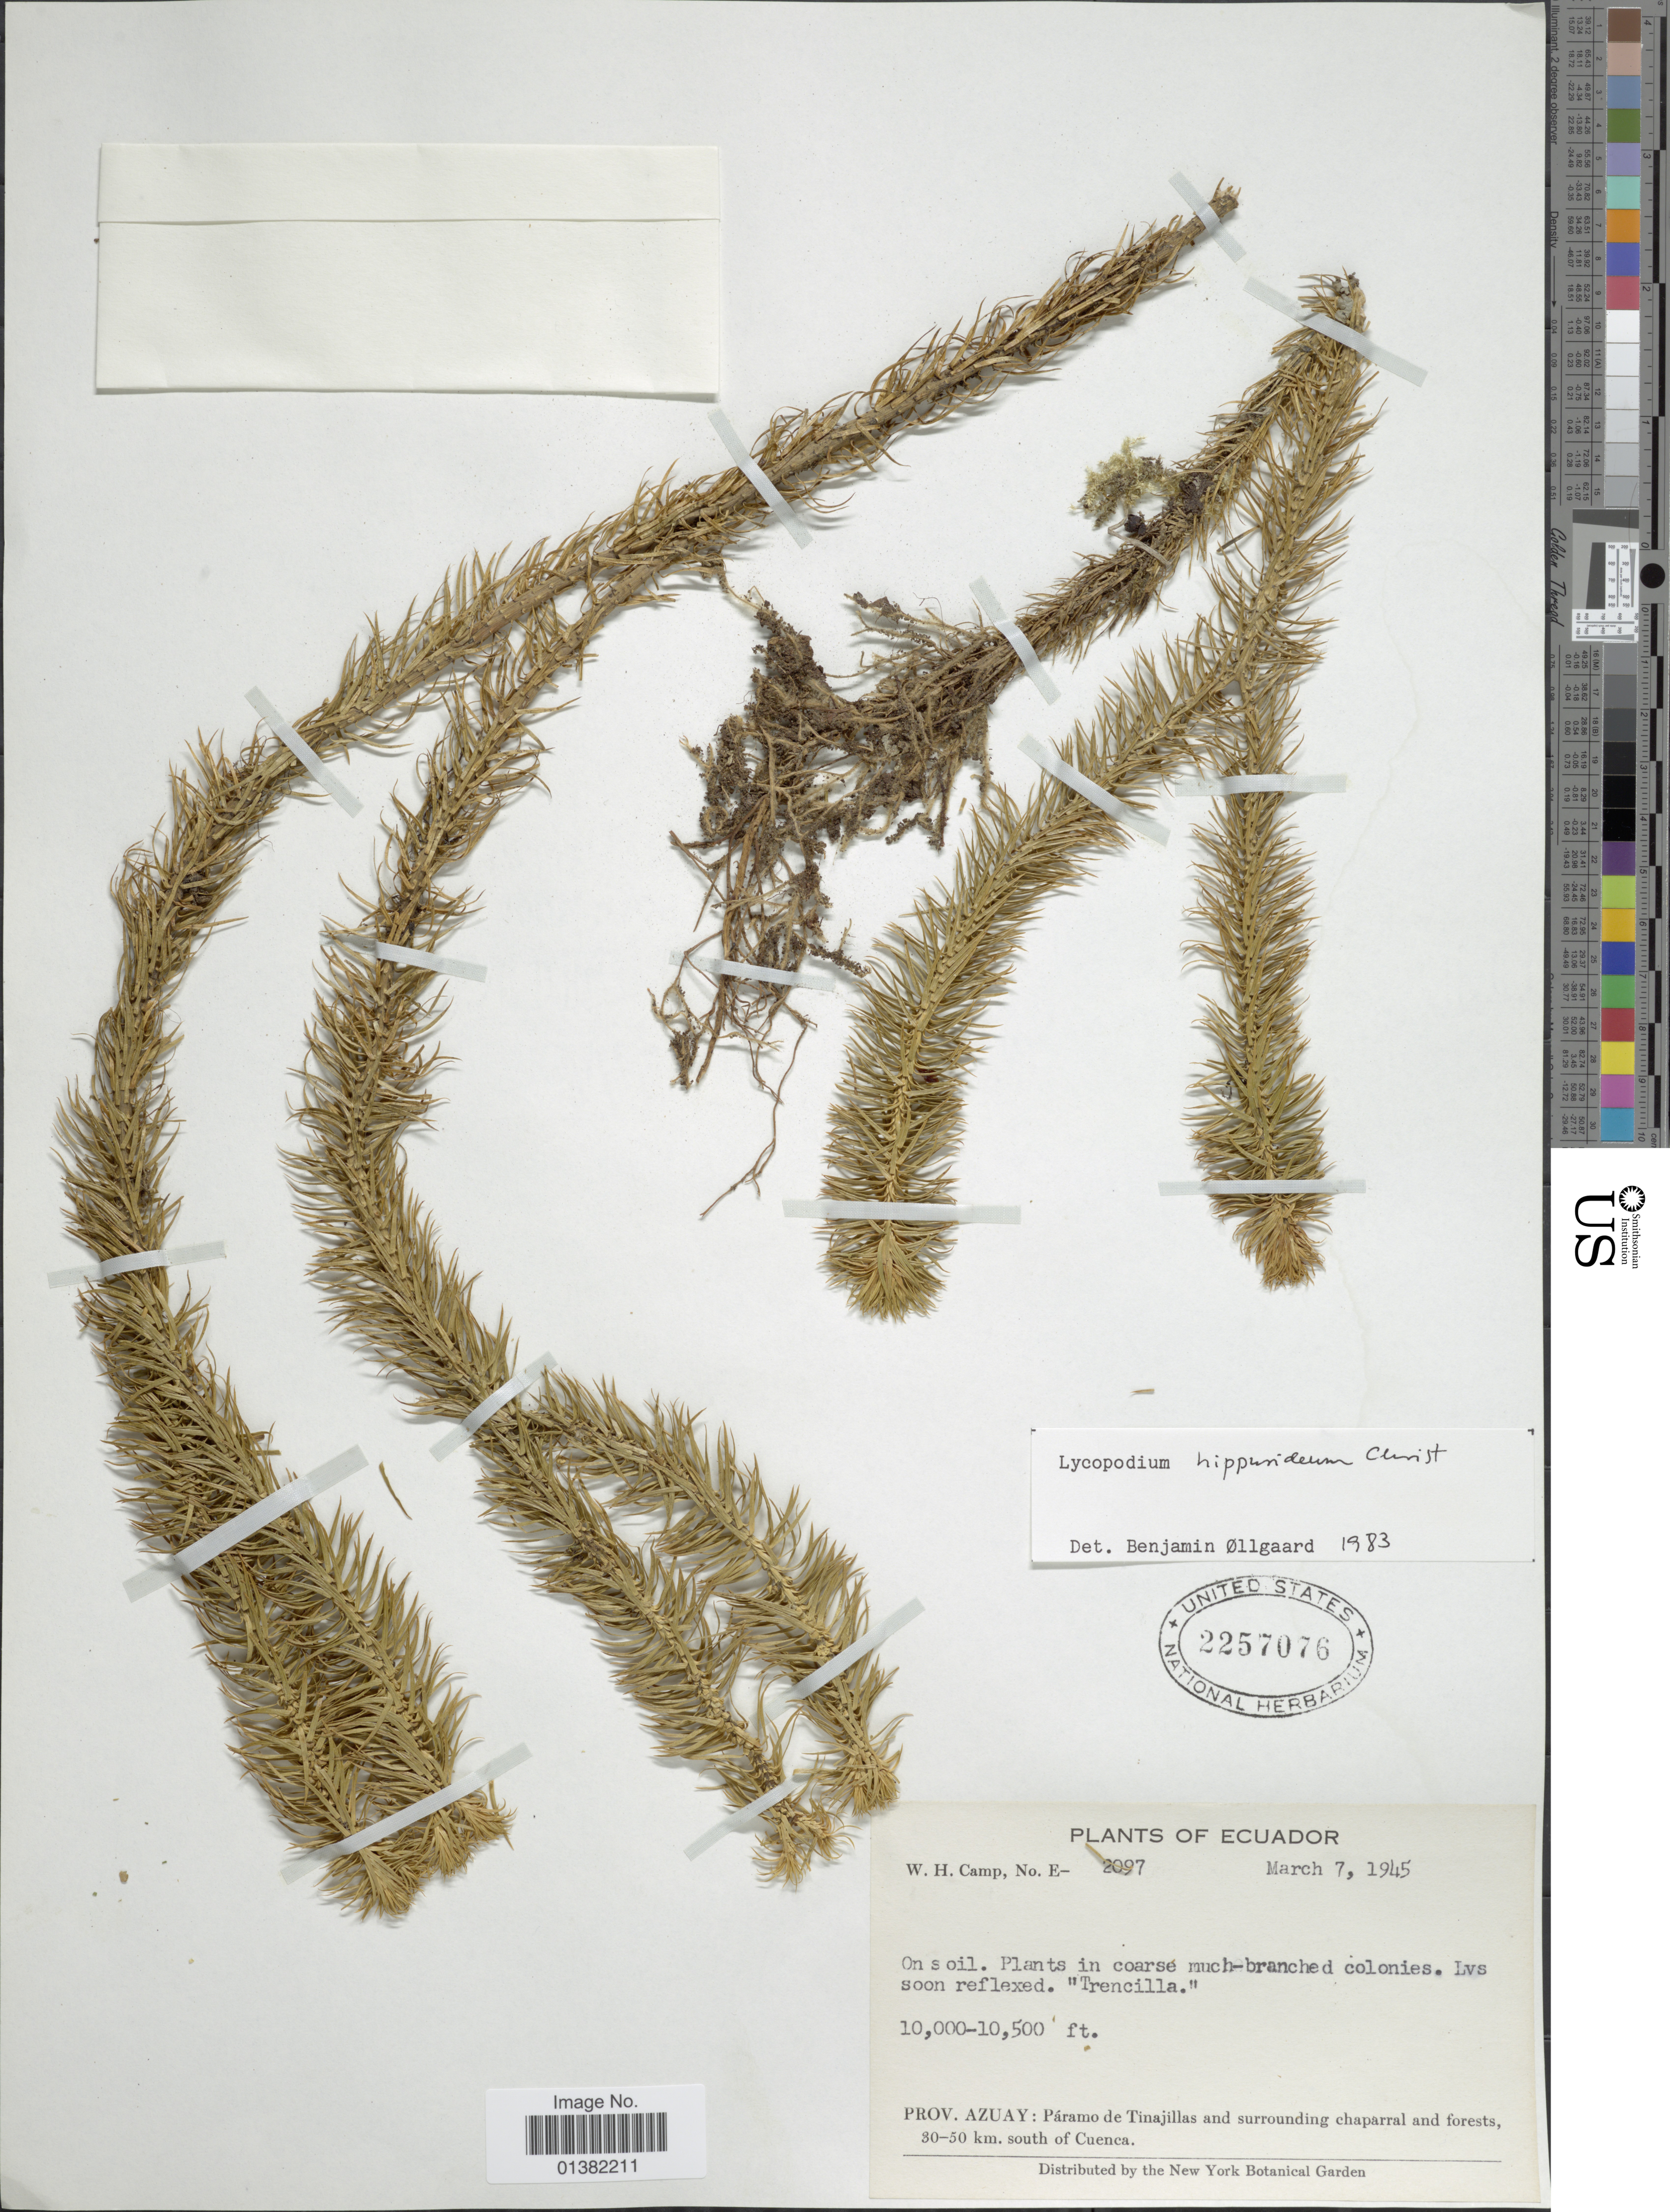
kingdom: Plantae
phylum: Tracheophyta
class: Lycopodiopsida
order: Lycopodiales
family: Lycopodiaceae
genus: Phlegmariurus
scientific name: Phlegmariurus hippurideus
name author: (Christ) B. Øllg.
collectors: W. H. Camp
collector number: E-2097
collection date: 1945-03-07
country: Ecuador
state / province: Azuay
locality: Páramo de Tinajillas and surroundings chaparral and forests, 30-50 km. south of Cuenca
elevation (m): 3048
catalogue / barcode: US 2257076